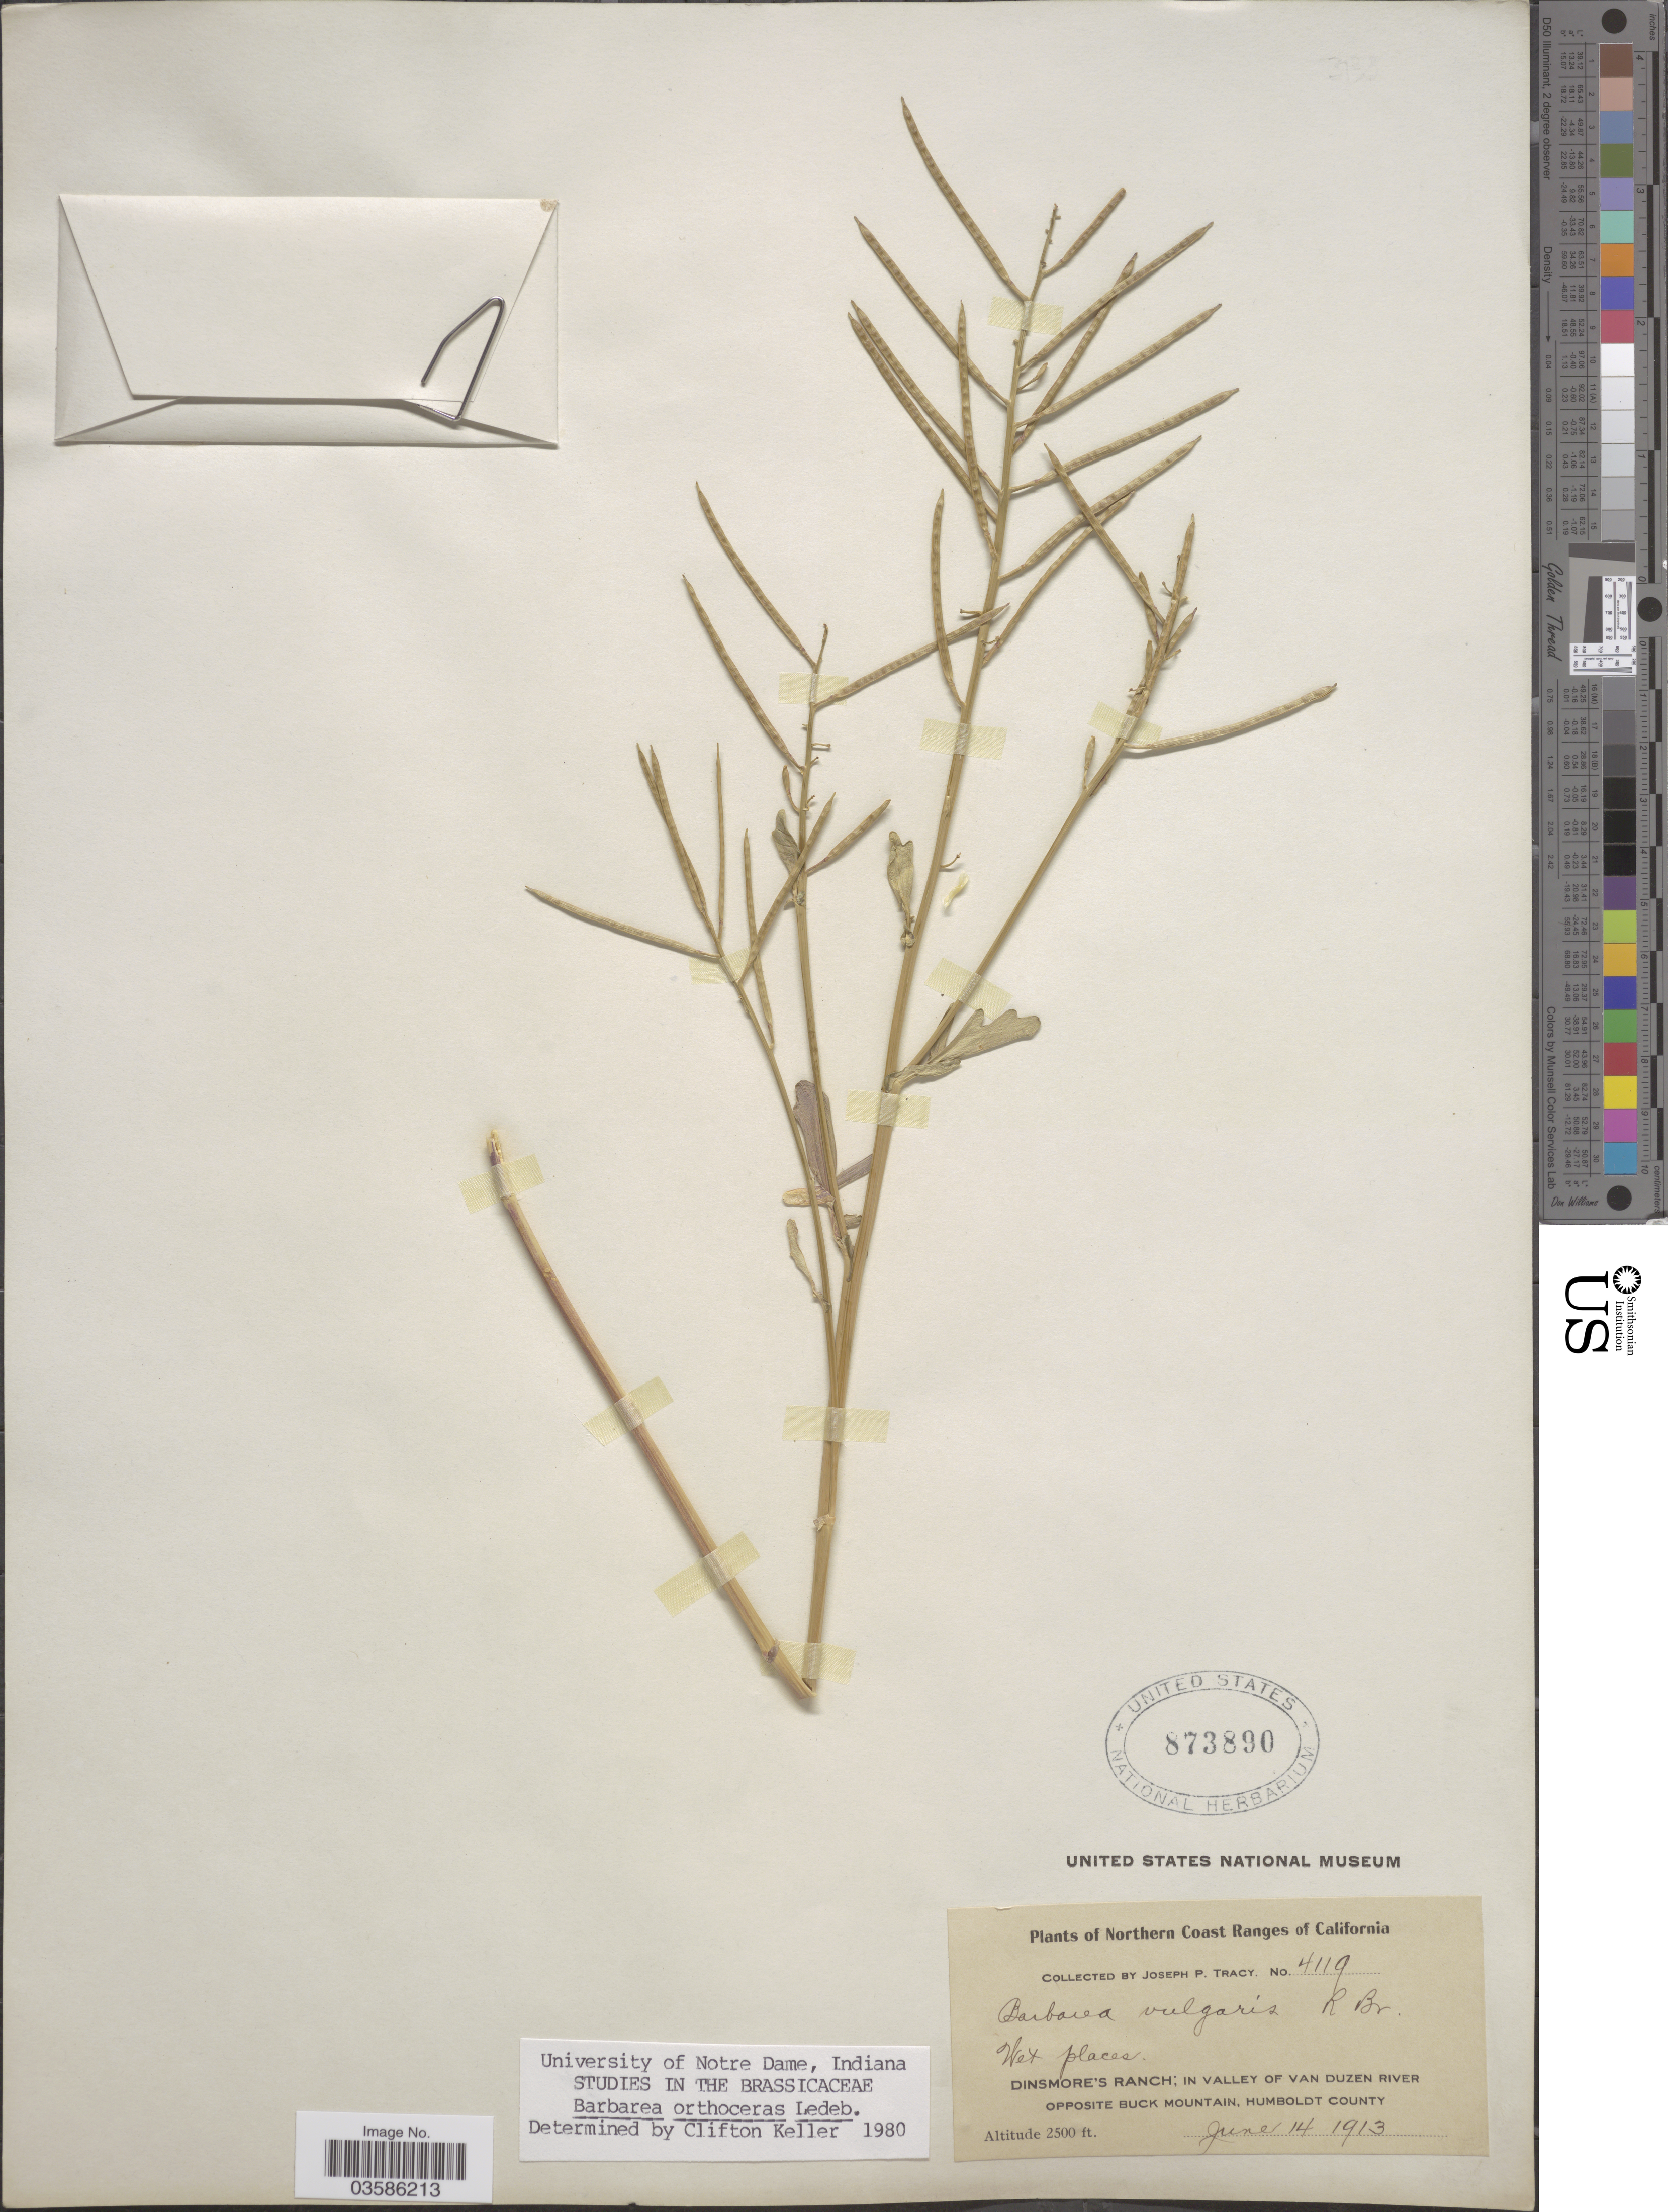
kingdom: Plantae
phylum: Tracheophyta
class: Magnoliopsida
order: Brassicales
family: Brassicaceae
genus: Barbarea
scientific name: Barbarea orthoceras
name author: Ledeb.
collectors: J. Tracy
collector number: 4119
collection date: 1913-06-14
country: United States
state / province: California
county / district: Humboldt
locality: Northern Coast Ranges of California. Dinsmore's Ranch; in valley of Van Duzen River opposite Buck Mountain, Humboldt County.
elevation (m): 762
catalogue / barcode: US 873890